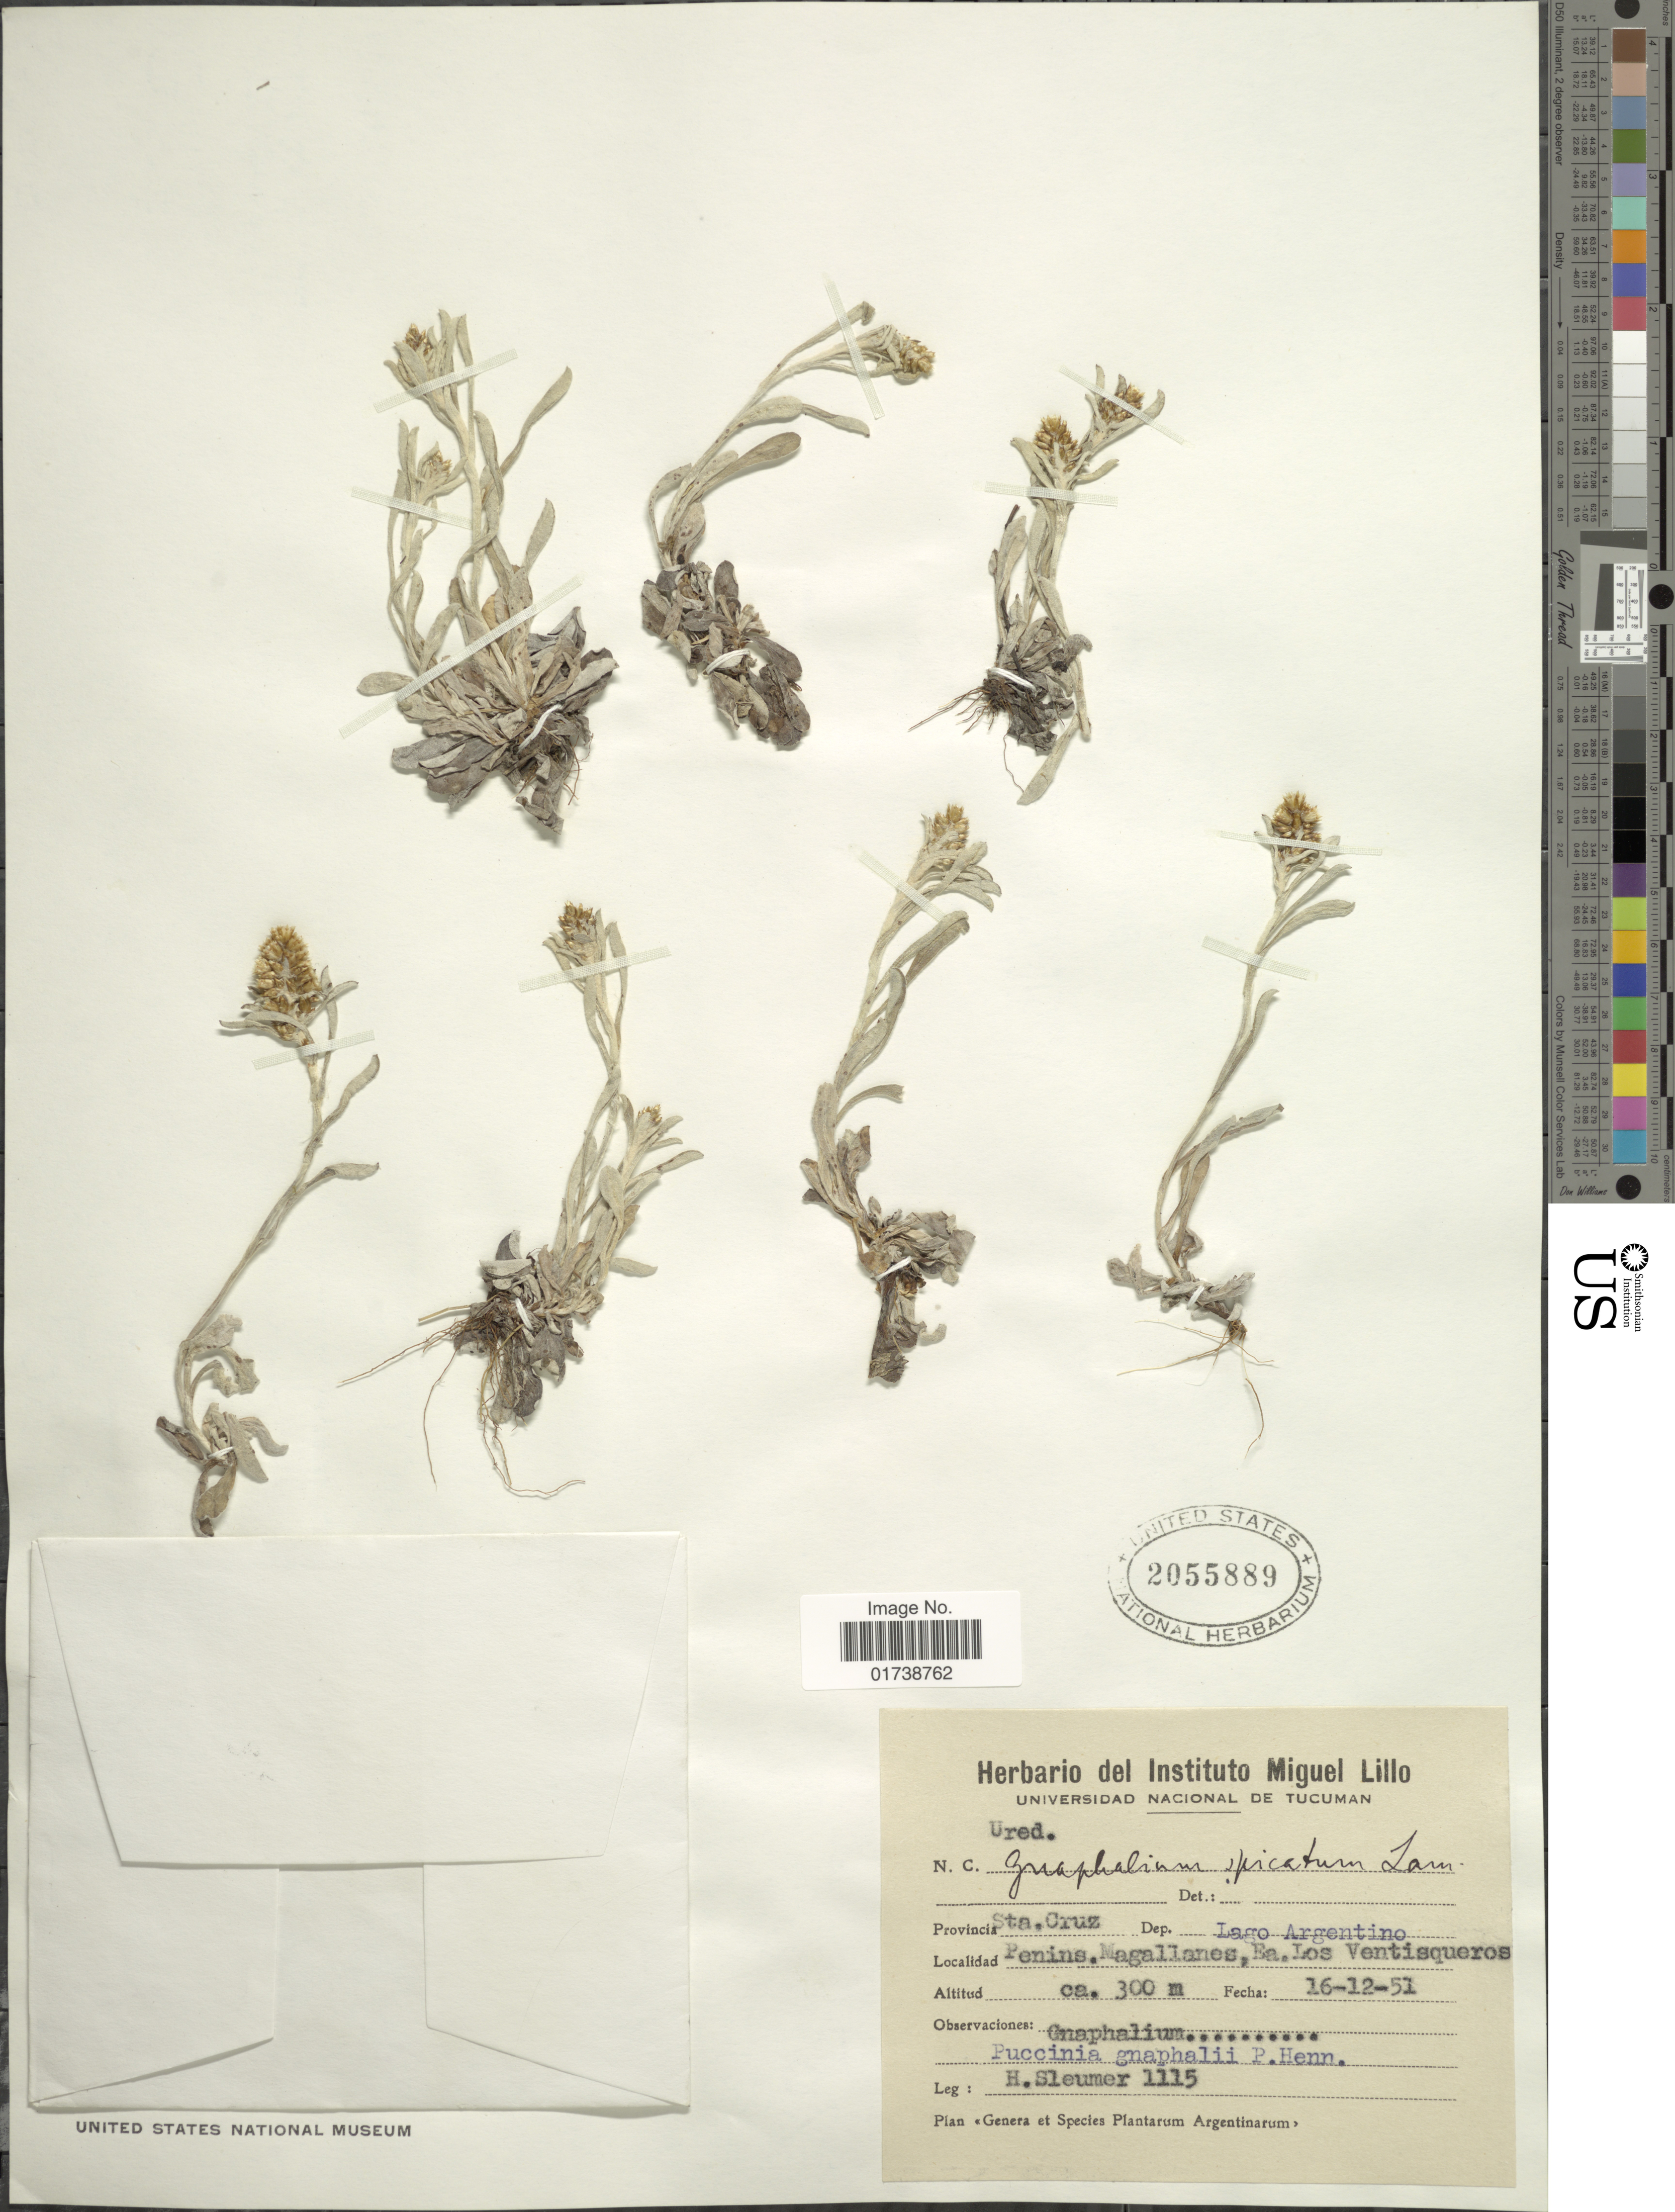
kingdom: Plantae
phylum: Tracheophyta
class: Magnoliopsida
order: Asterales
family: Asteraceae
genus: Gamochaeta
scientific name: Gamochaeta spicata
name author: (Lam.) Cabrera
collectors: H. O. Sleumer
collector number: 1115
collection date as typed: Transcribed d/m/y: 16/12/51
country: Argentina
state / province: Santa Cruz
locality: Dep. Lago Argentino, Penins, Magallanes, Ea. Los Ventisqueros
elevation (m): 300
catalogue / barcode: US 2055889